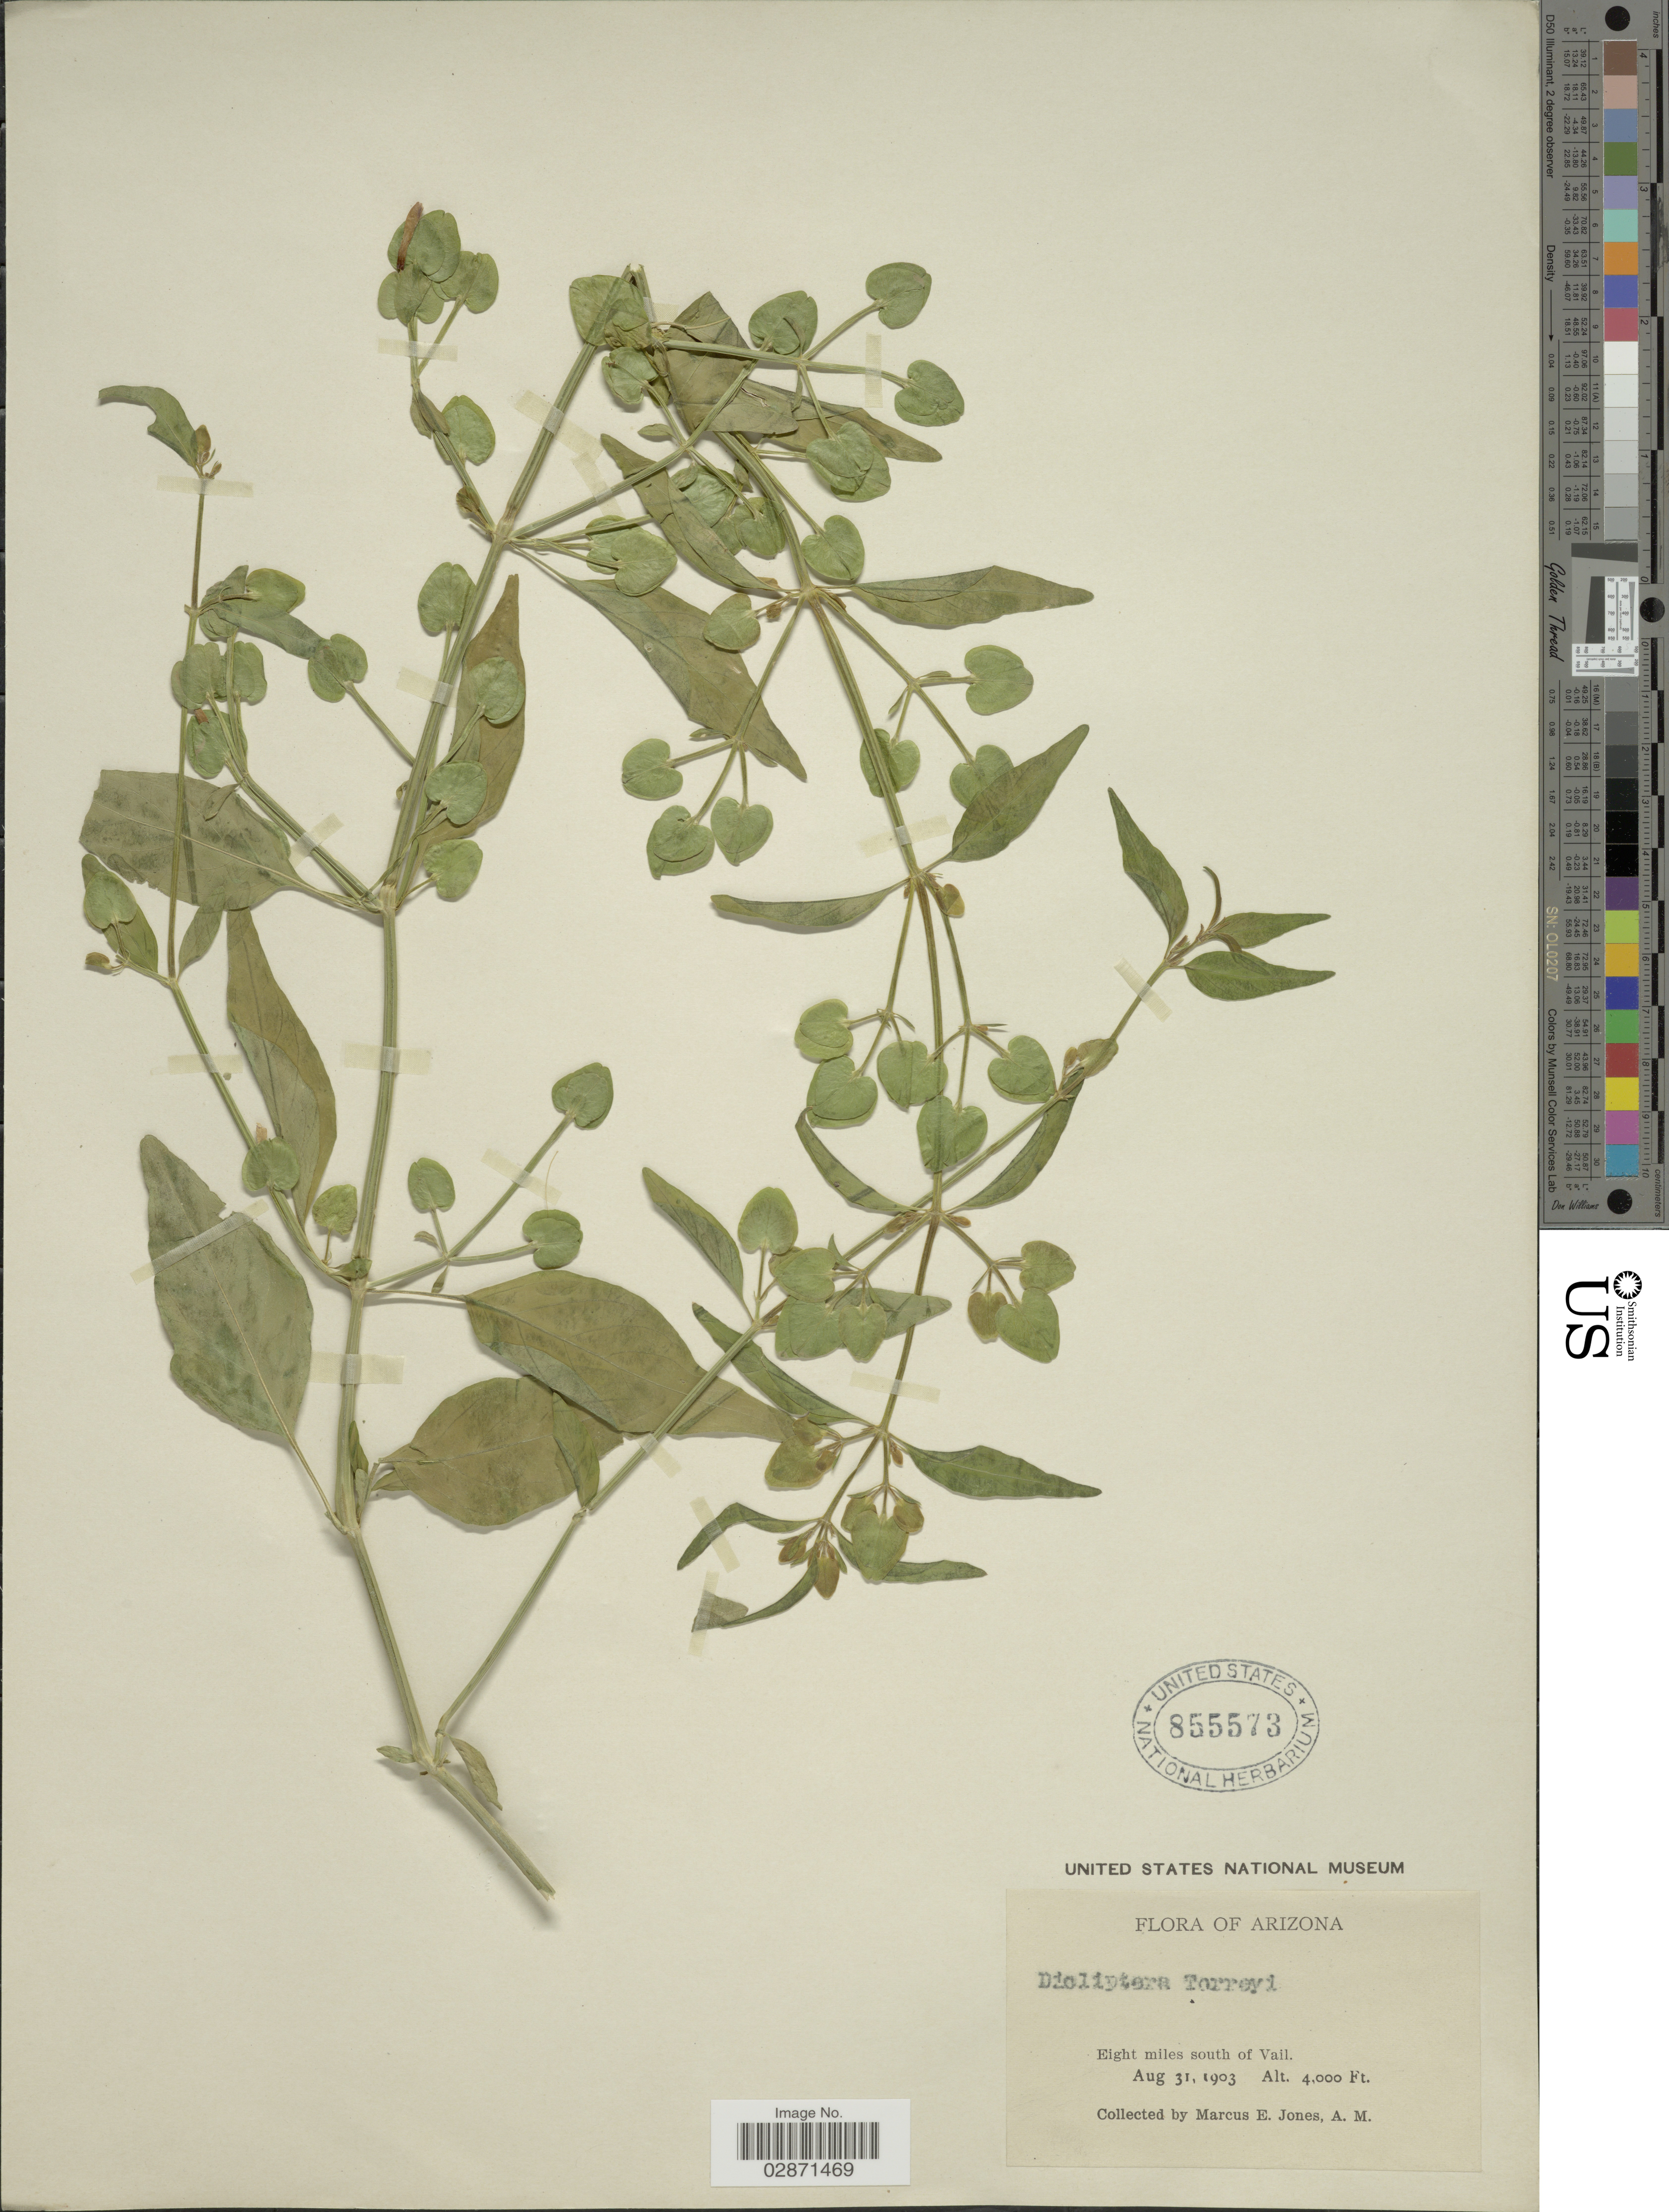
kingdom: Plantae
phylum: Tracheophyta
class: Magnoliopsida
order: Lamiales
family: Acanthaceae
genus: Dicliptera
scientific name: Dicliptera resupinata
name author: (Vahl) Juss.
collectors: M. E. Jones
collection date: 1903-08-31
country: United States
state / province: Arizona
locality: Eight miles south of Vail.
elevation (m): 1219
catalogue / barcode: US 855573